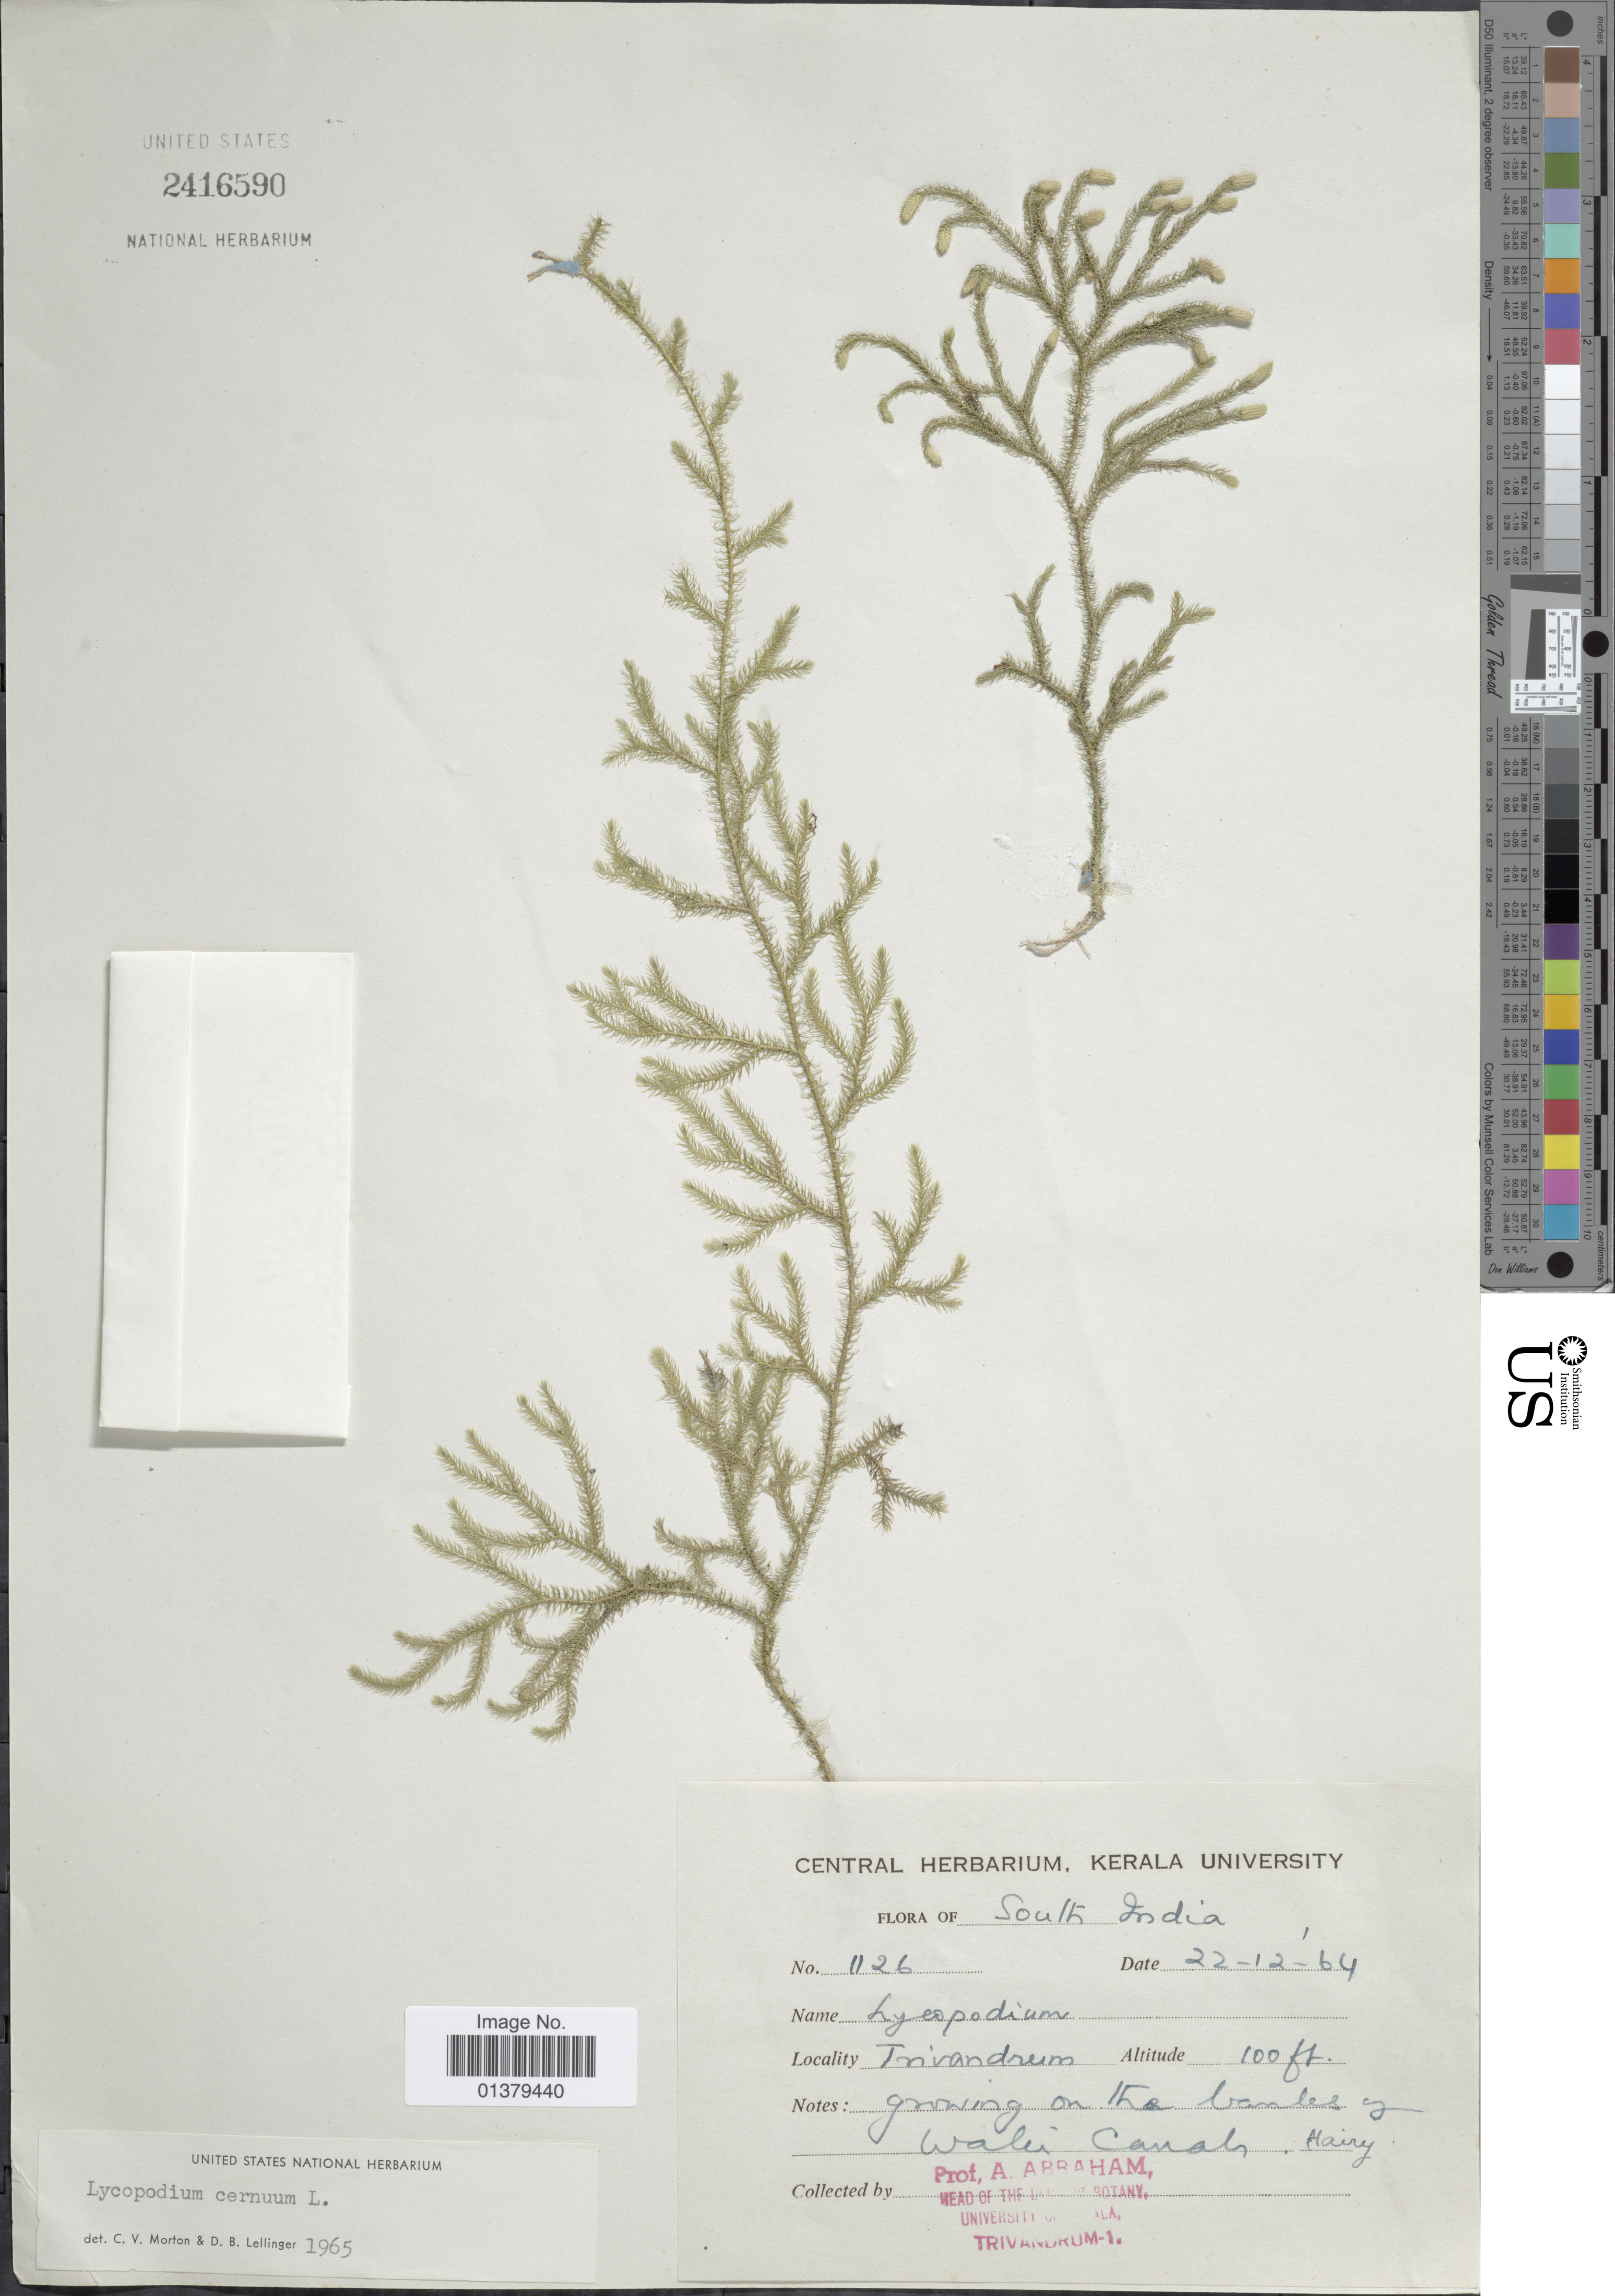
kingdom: Plantae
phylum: Tracheophyta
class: Lycopodiopsida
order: Lycopodiales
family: Lycopodiaceae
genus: Palhinhaea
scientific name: Palhinhaea cernua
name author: (L.) Vasc. & Franco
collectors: A. Abraham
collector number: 1126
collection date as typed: Transcribed d/m/y: 22/12/64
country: India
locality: South India, Trivandrum, growing on the banks Walei Canal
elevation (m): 305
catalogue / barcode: US 2416590